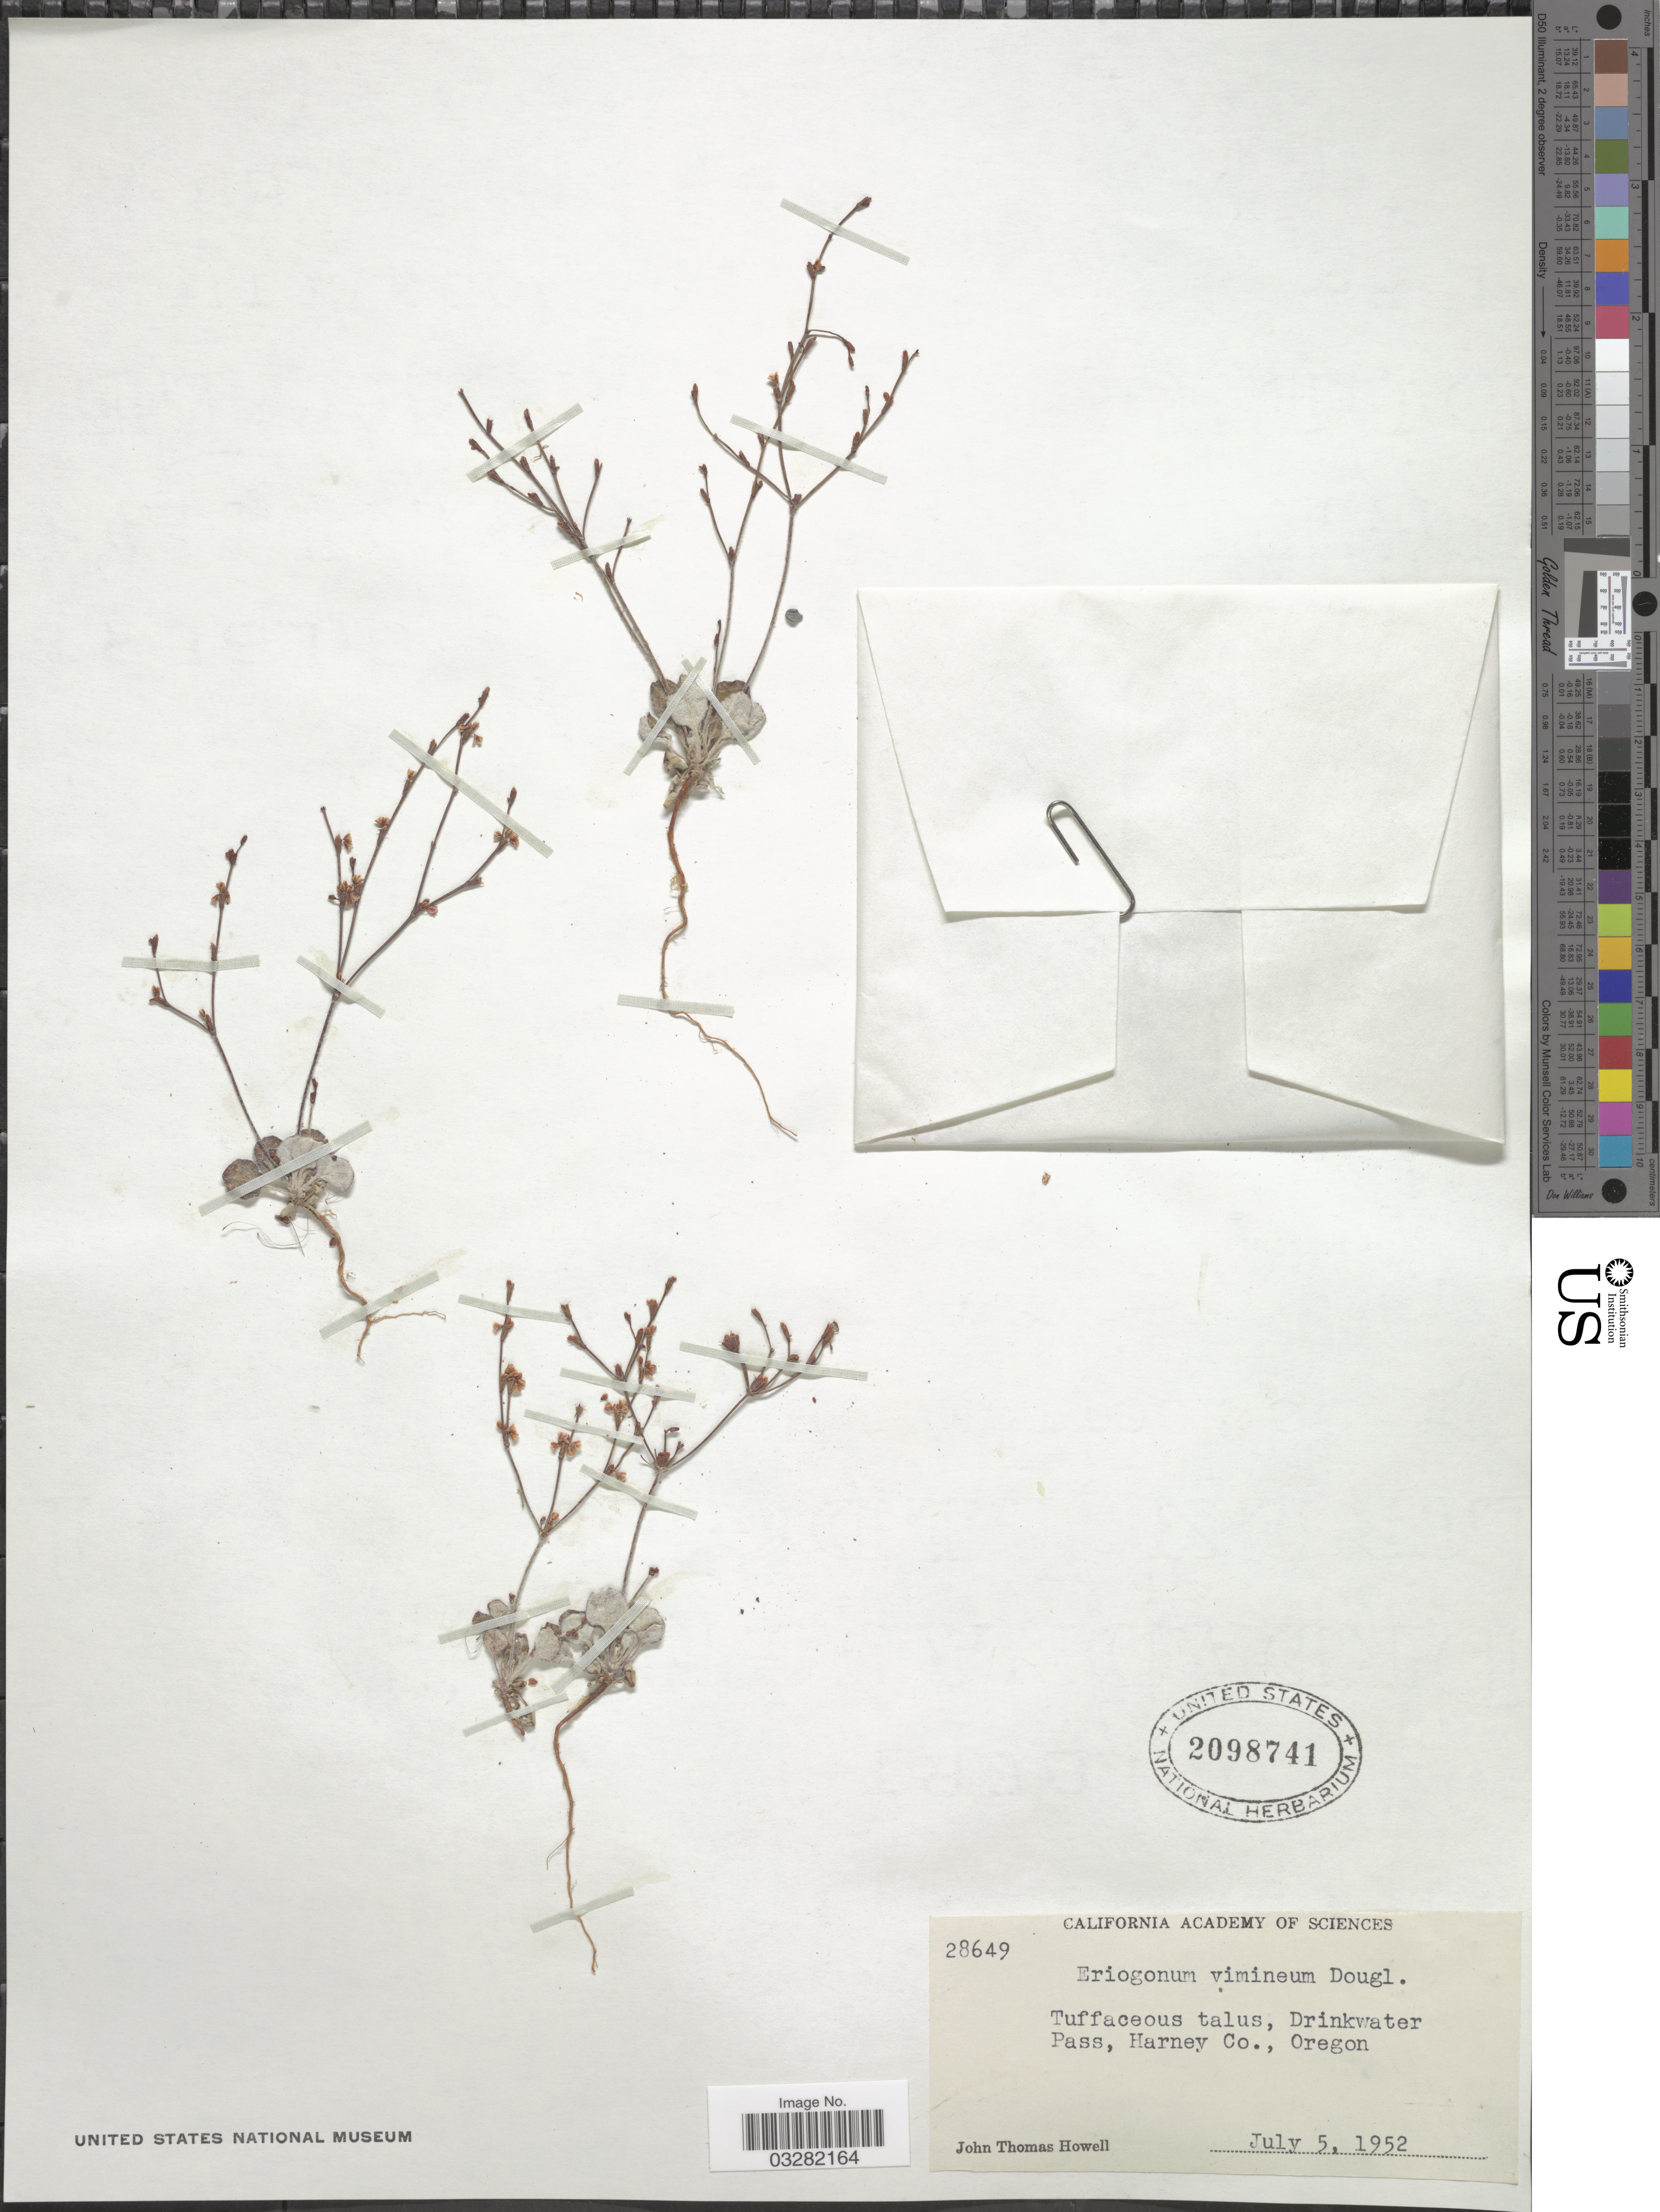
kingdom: Plantae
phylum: Tracheophyta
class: Magnoliopsida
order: Caryophyllales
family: Polygonaceae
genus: Eriogonum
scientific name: Eriogonum vimineum var. vimineum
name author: Douglas ex Benth.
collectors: J. T. Howell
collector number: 28649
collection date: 1952-07-05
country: United States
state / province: Oregon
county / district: Harney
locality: Drinkwater Pass, Harney Co.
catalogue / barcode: US 2098741